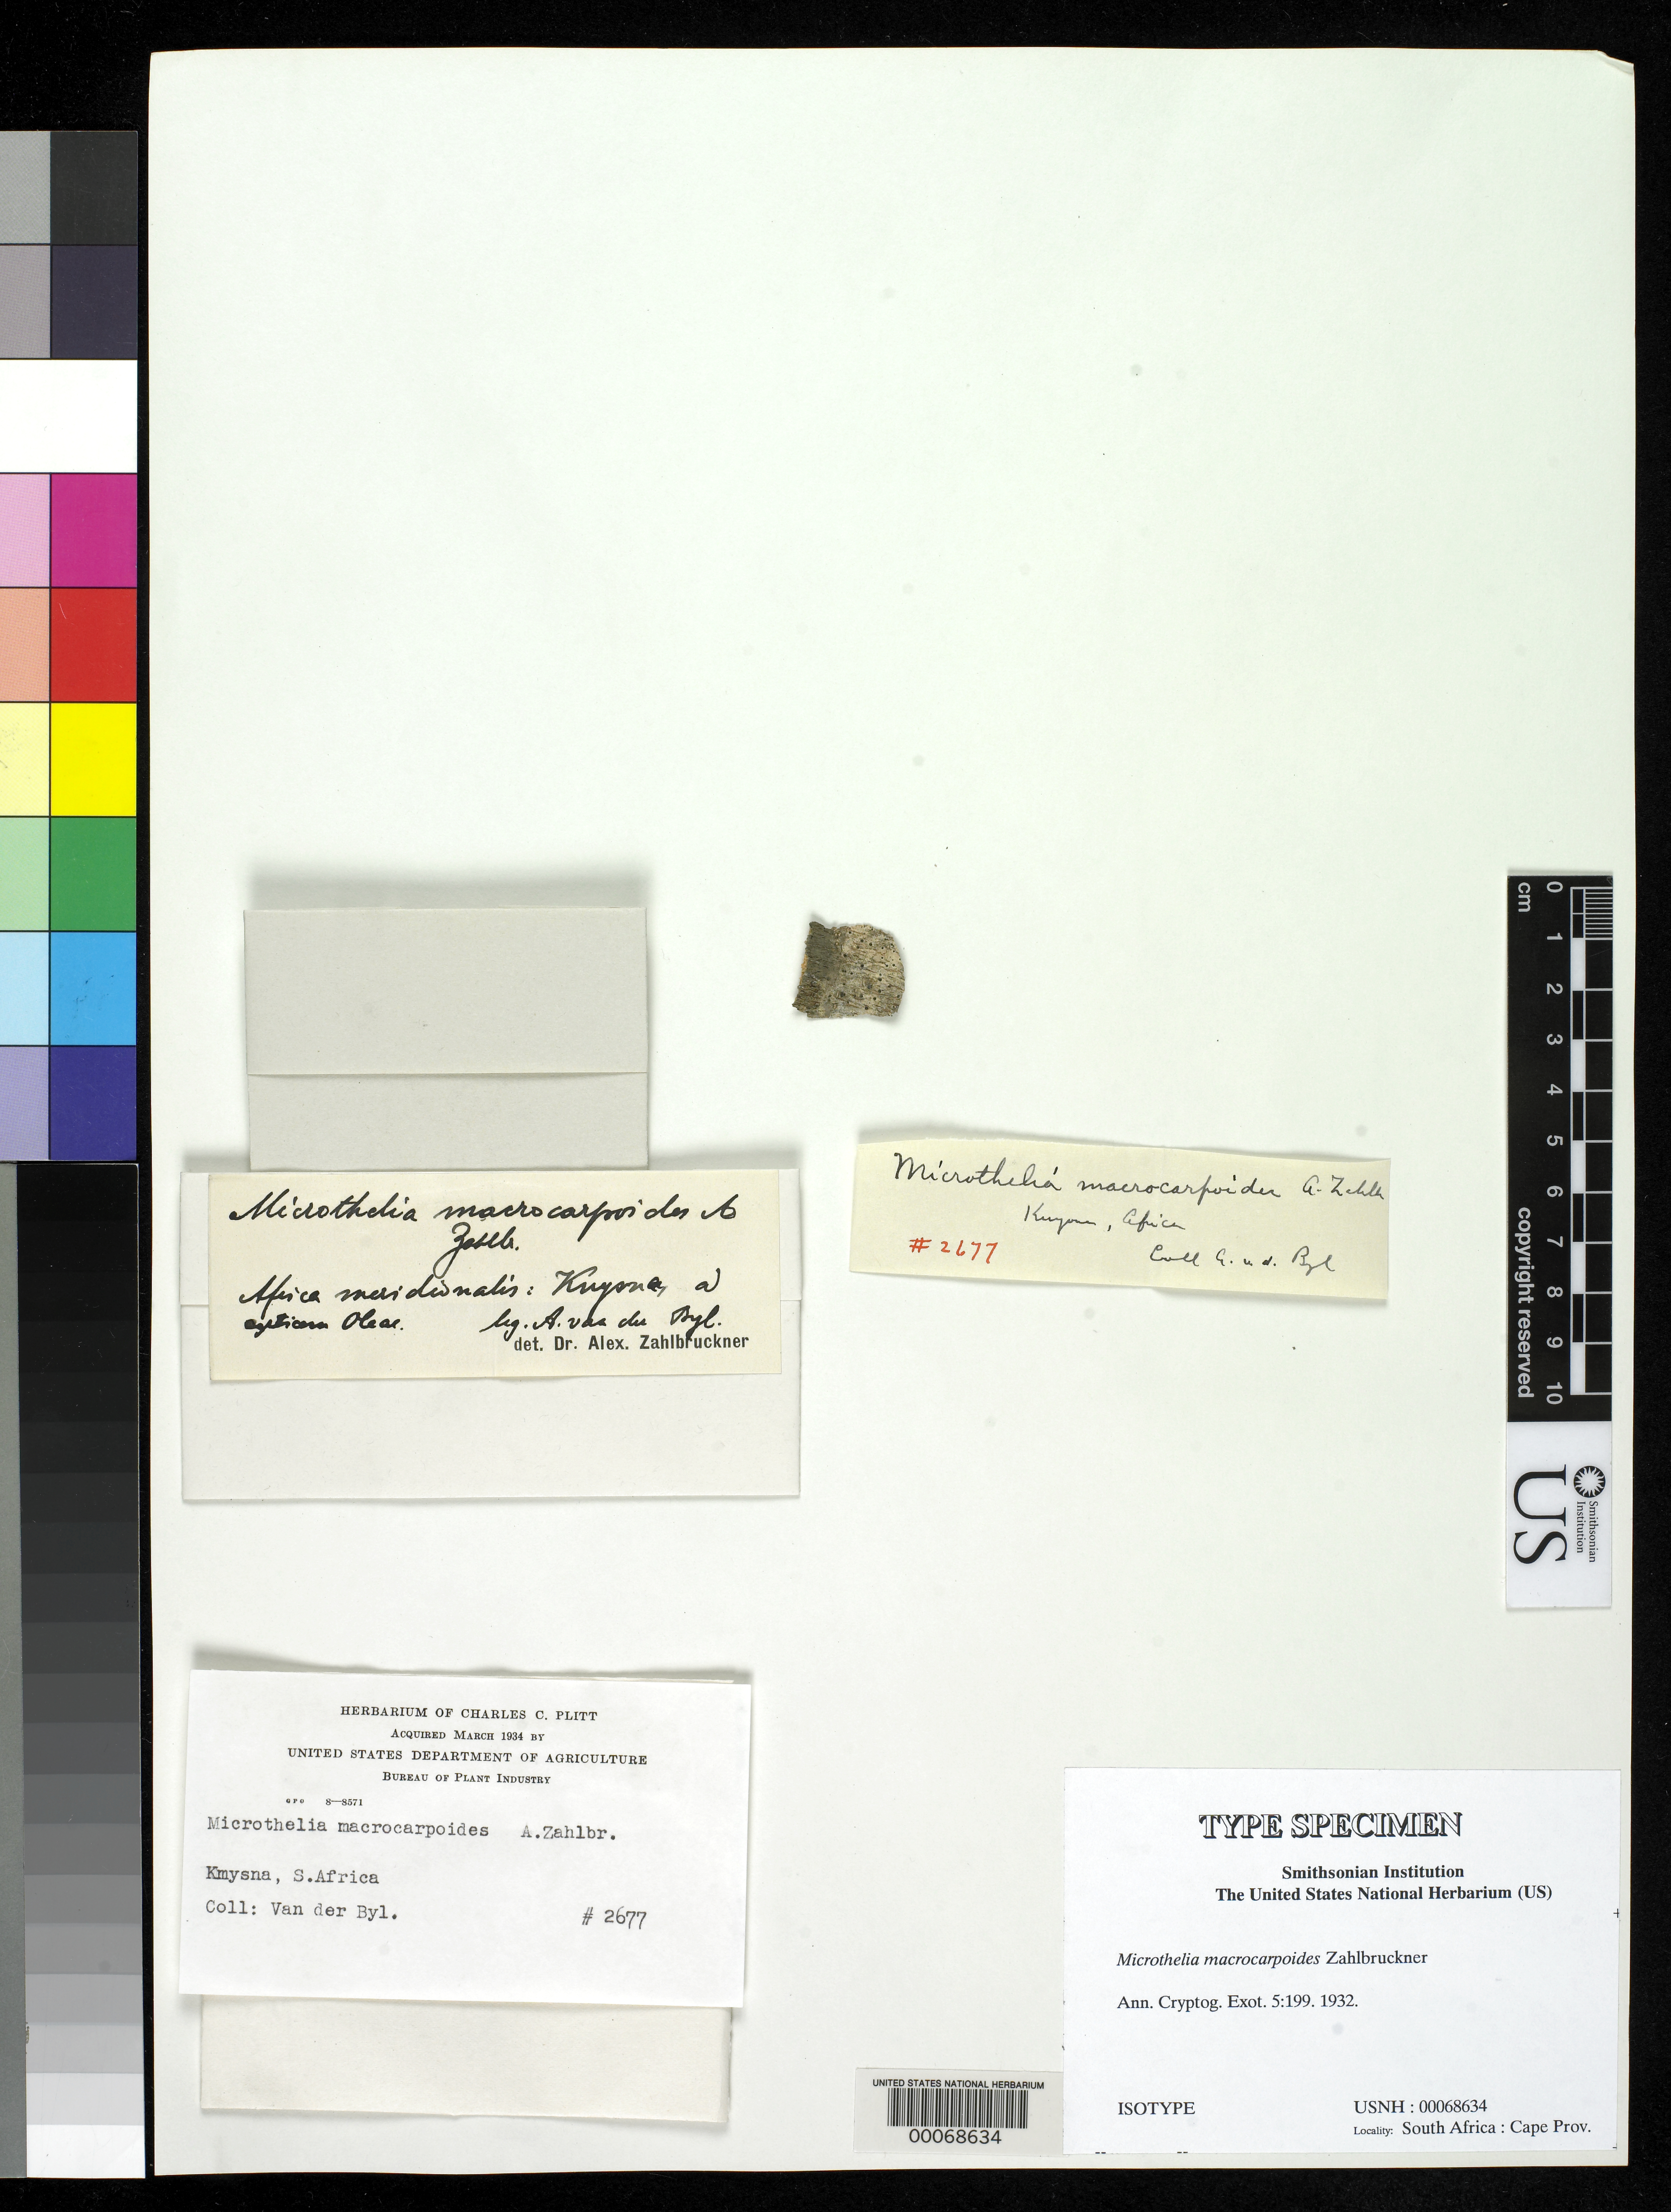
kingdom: Fungi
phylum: Ascomycota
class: Dothideomycetes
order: Monoblastiales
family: Monoblastiaceae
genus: Microthelia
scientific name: Microthelia macrocarpoides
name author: Zahlbr.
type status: Isotype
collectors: P. Van der Byl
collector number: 661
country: South Africa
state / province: Western Cape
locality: Mixed. Kmysna.